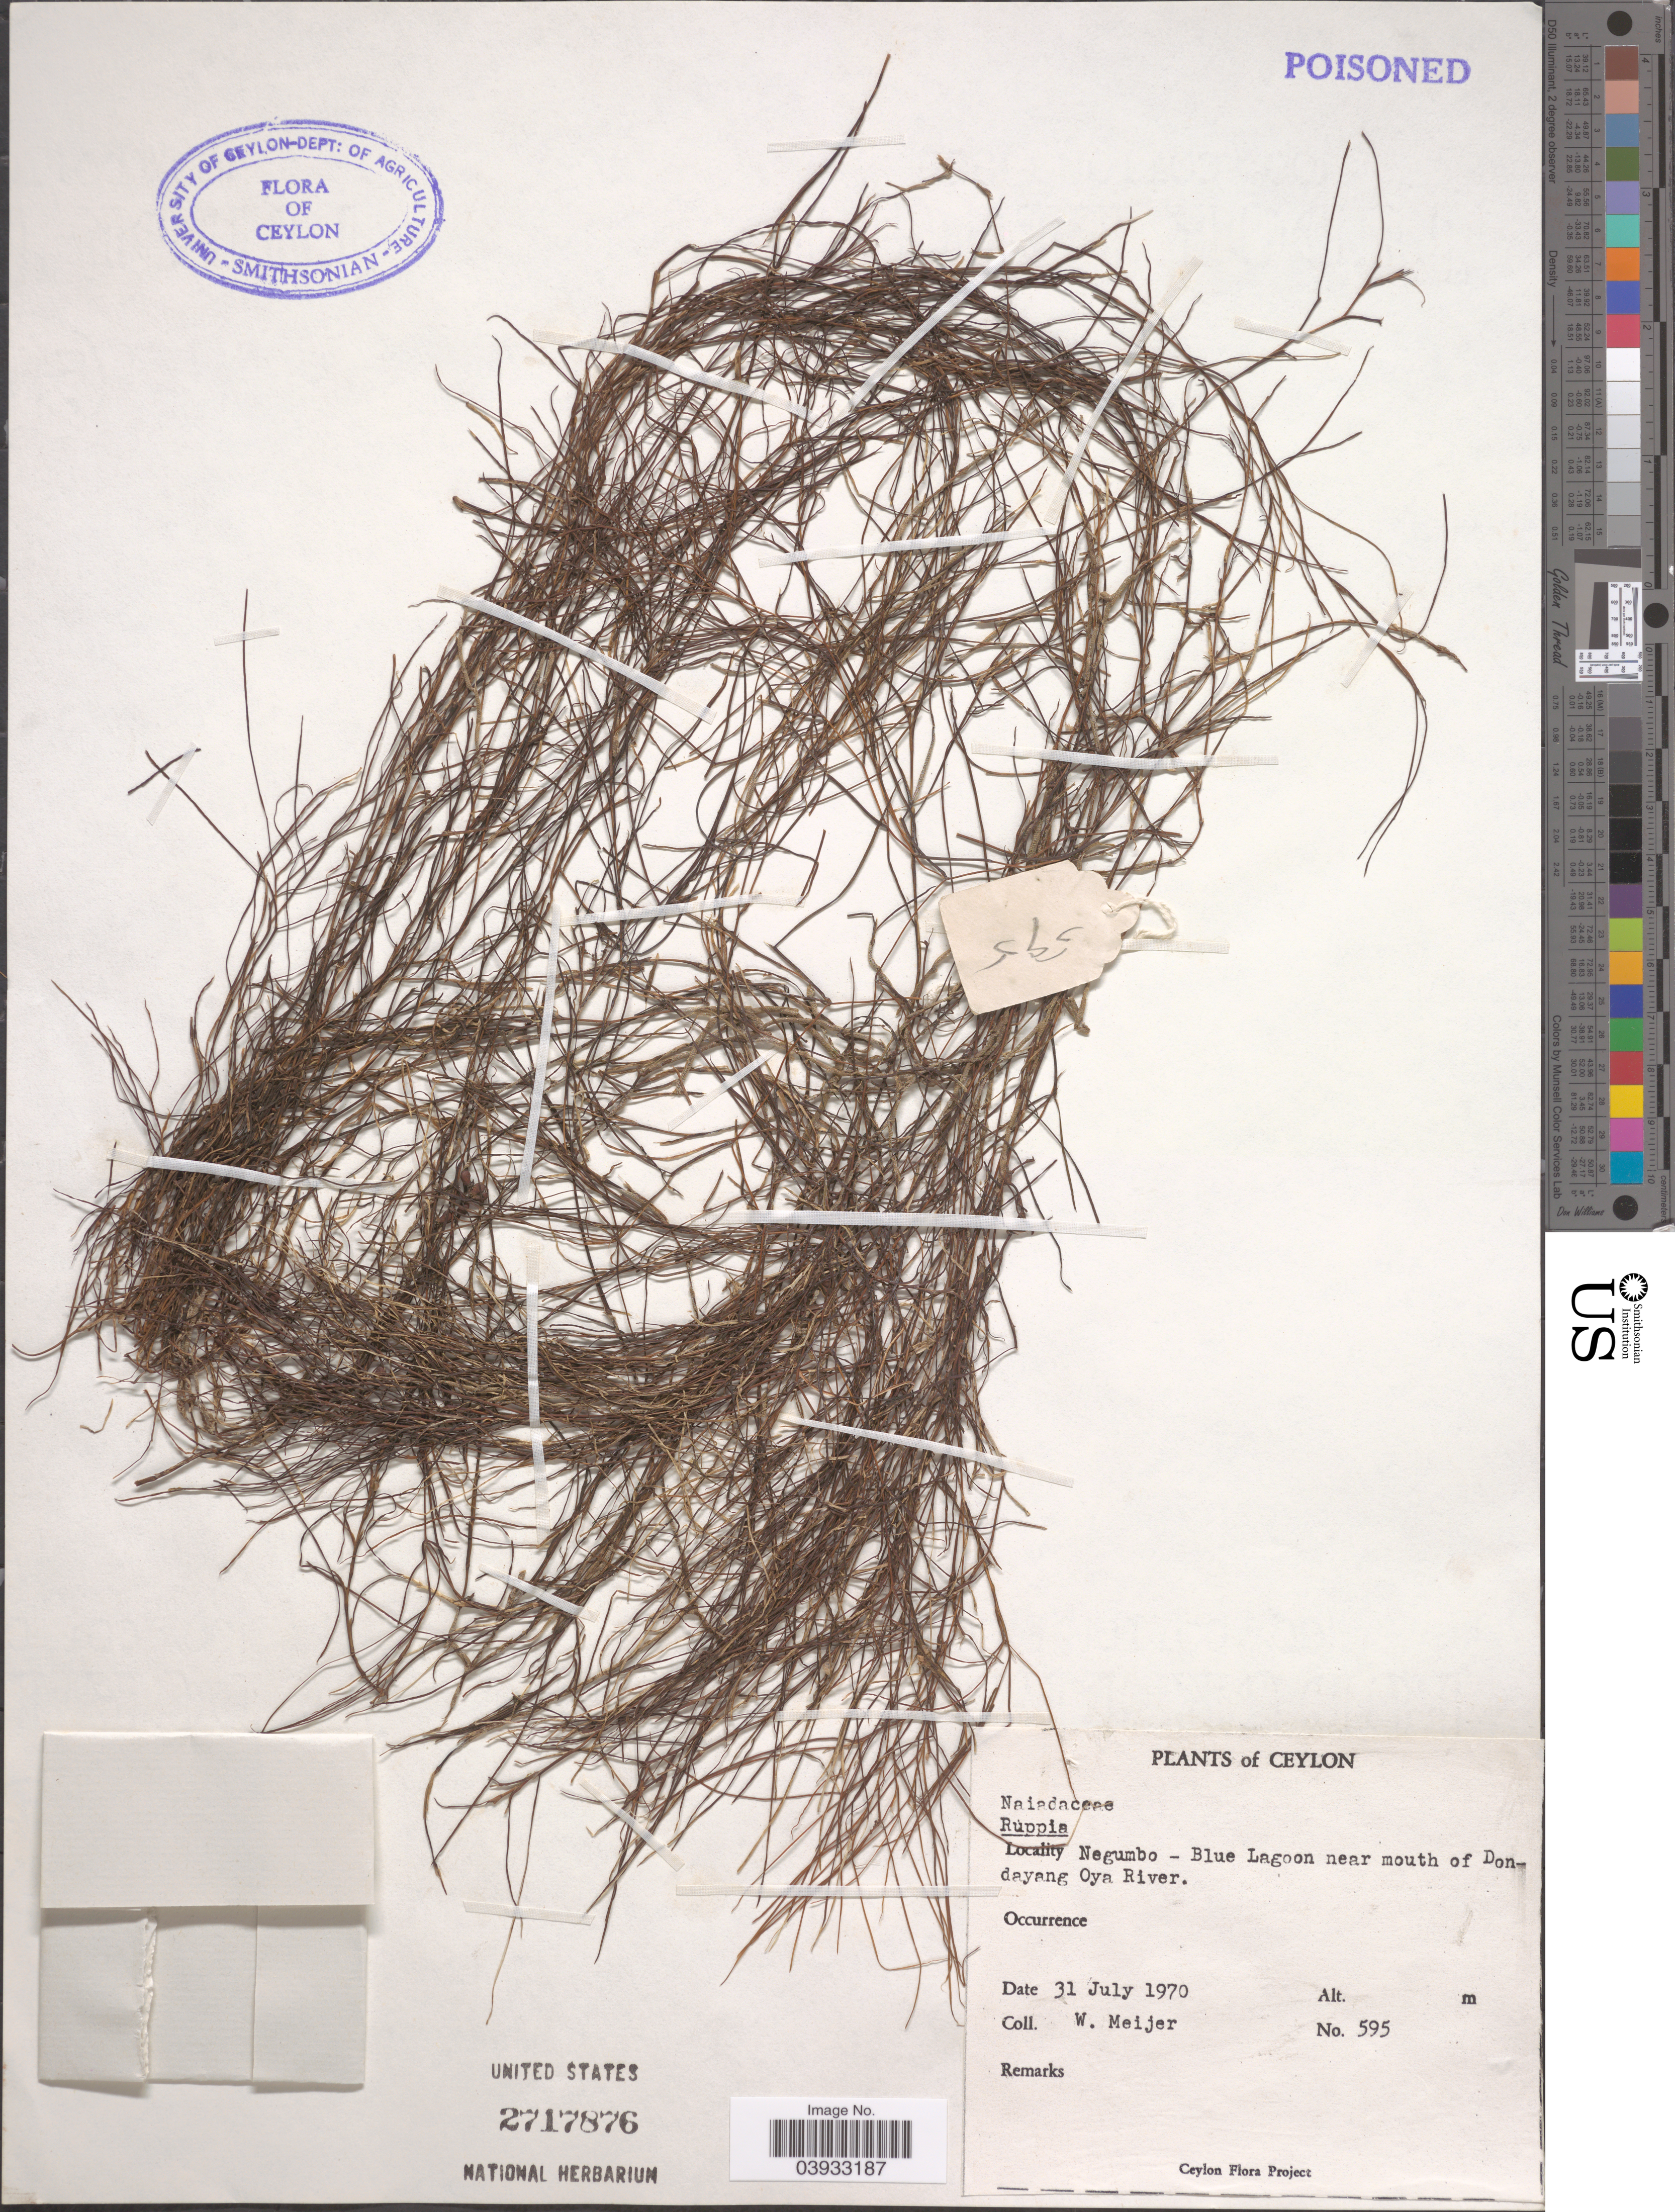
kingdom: Plantae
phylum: Tracheophyta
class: Liliopsida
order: Alismatales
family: Ruppiaceae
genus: Ruppia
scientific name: Ruppia maritima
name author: L.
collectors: W. Meijer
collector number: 595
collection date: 1970-07-31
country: Sri Lanka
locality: Ceylon. Negumbo-Blue Lagoon near mouth of Dondayang Oya River.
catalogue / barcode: US 2717876